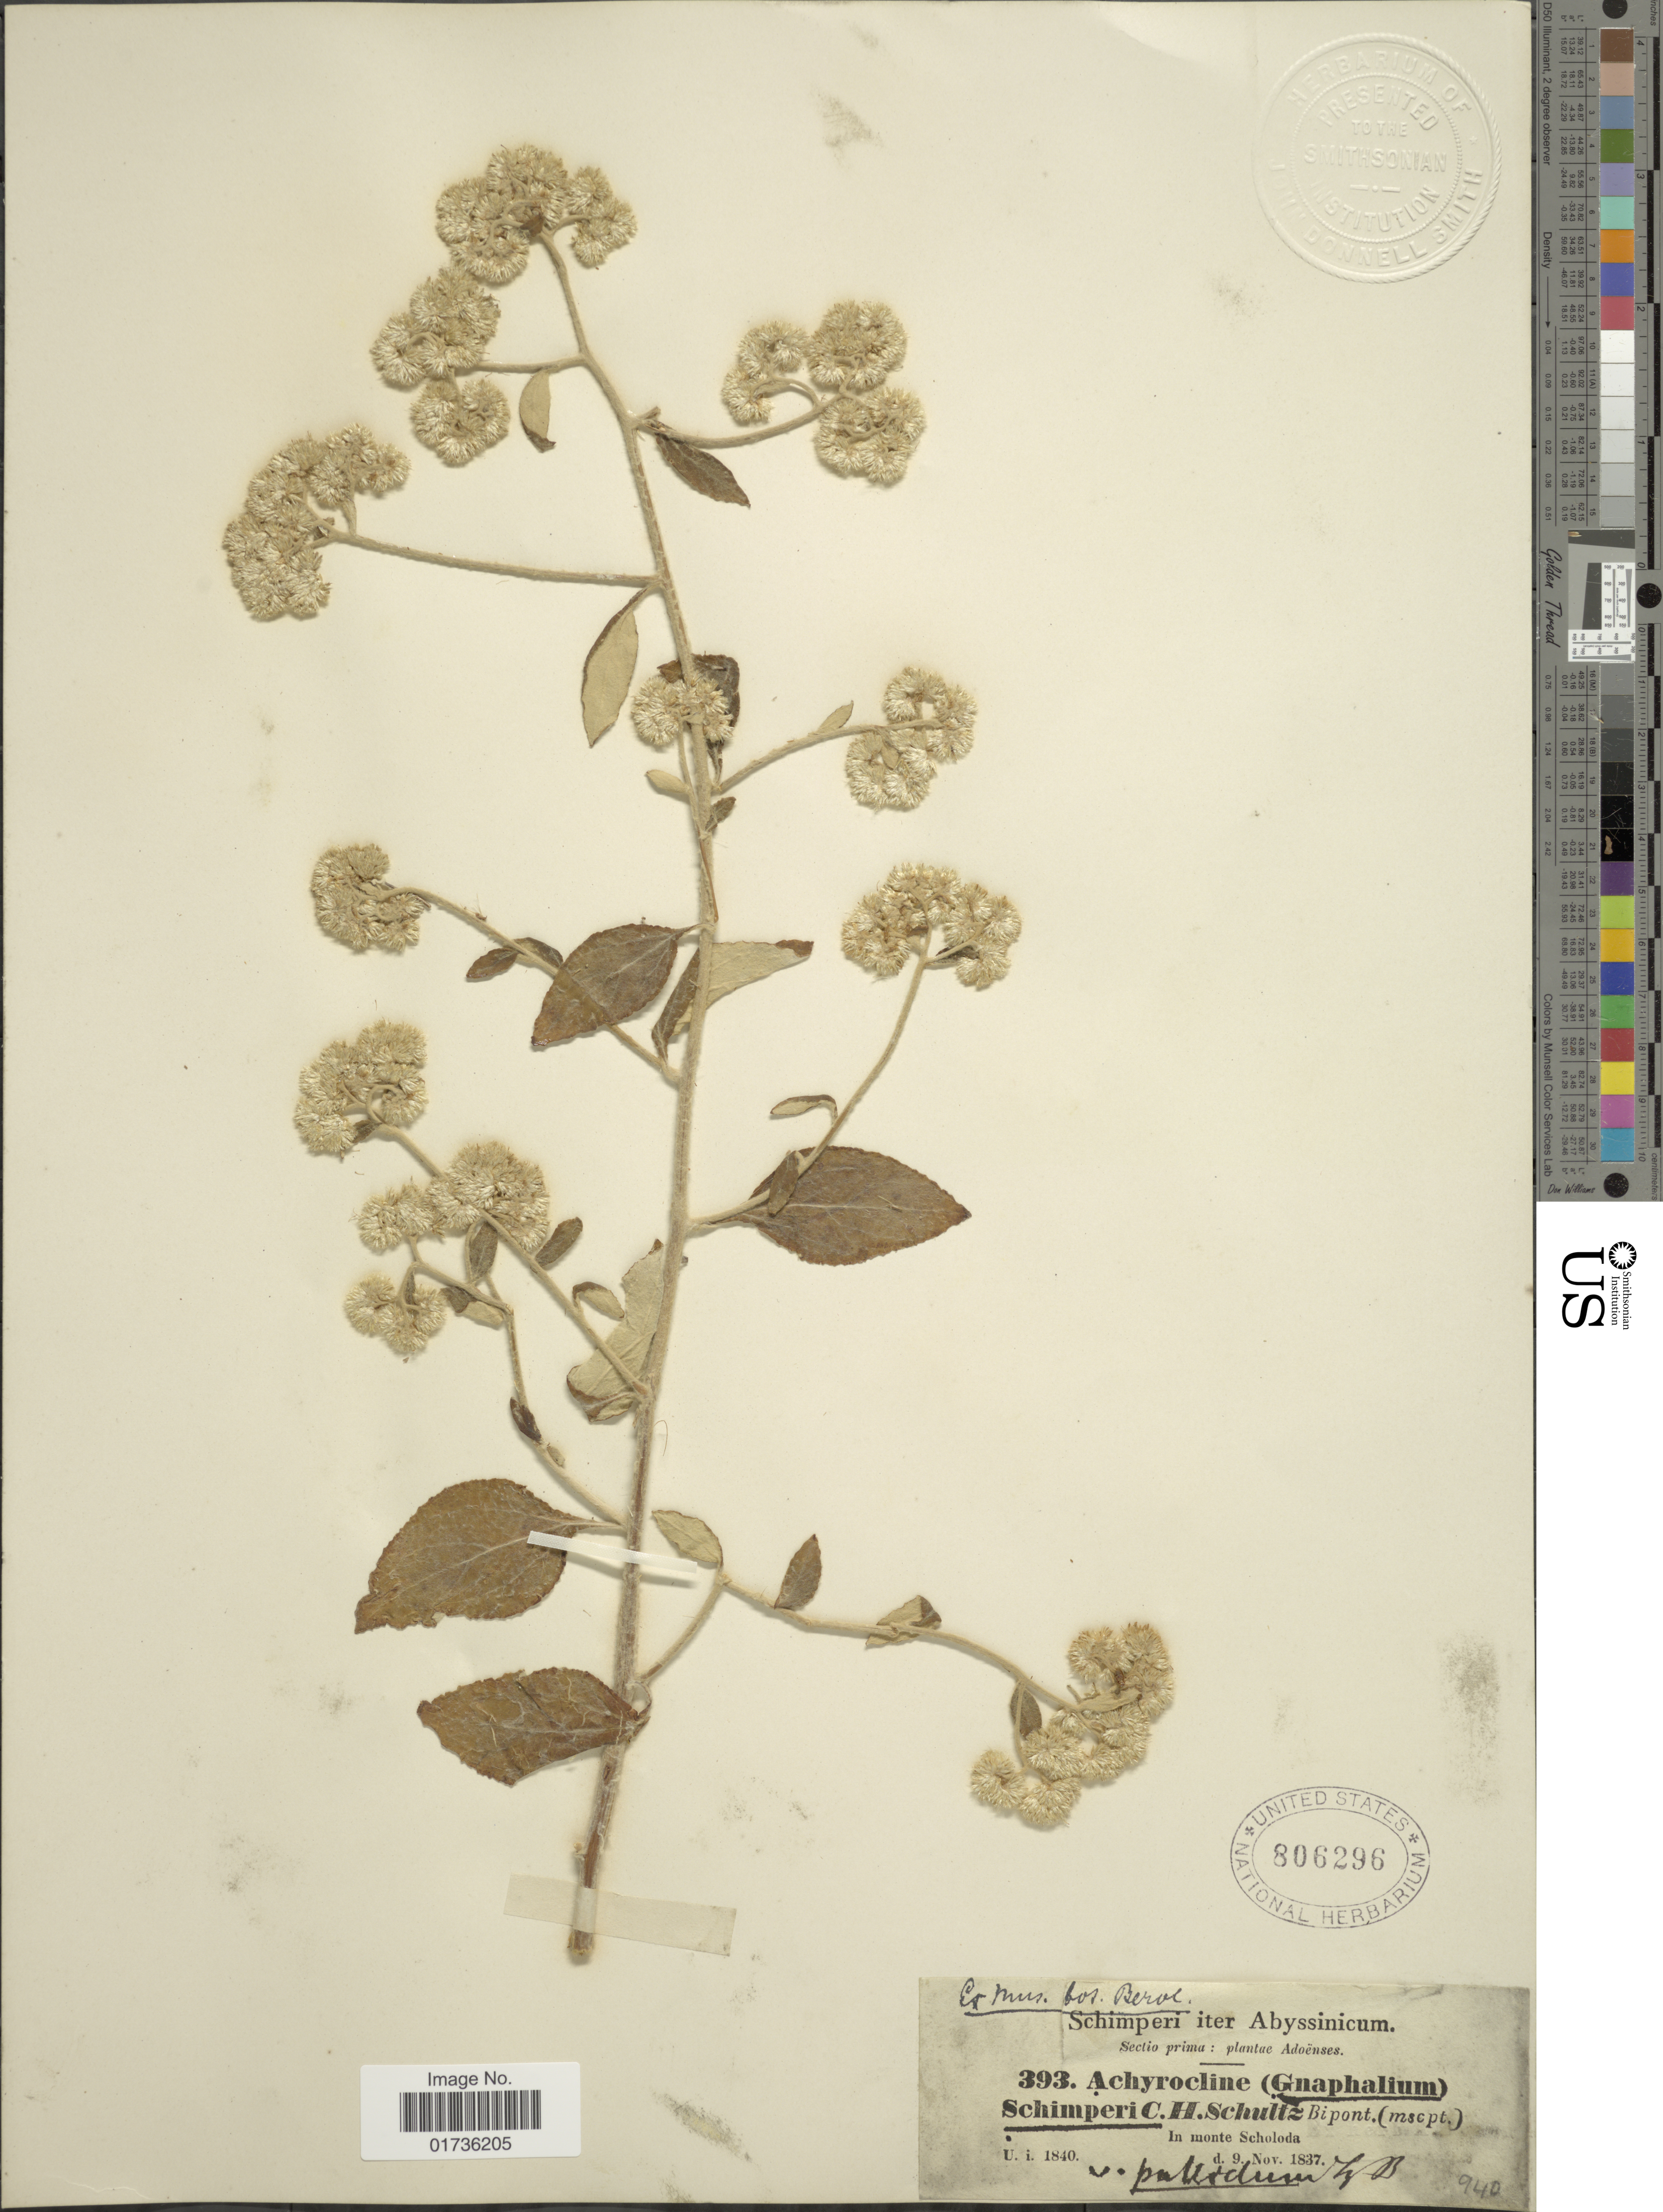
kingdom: Plantae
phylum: Tracheophyta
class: Magnoliopsida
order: Asterales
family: Asteraceae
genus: Achyrocline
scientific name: Achyrocline schimperi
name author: Sch. Bip. ex A. Rich.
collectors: -. Schimper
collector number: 393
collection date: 1837-11-09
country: Eritrea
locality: In monte Scholoda, Secio prima: plantae Adoënses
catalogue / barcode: US 806296